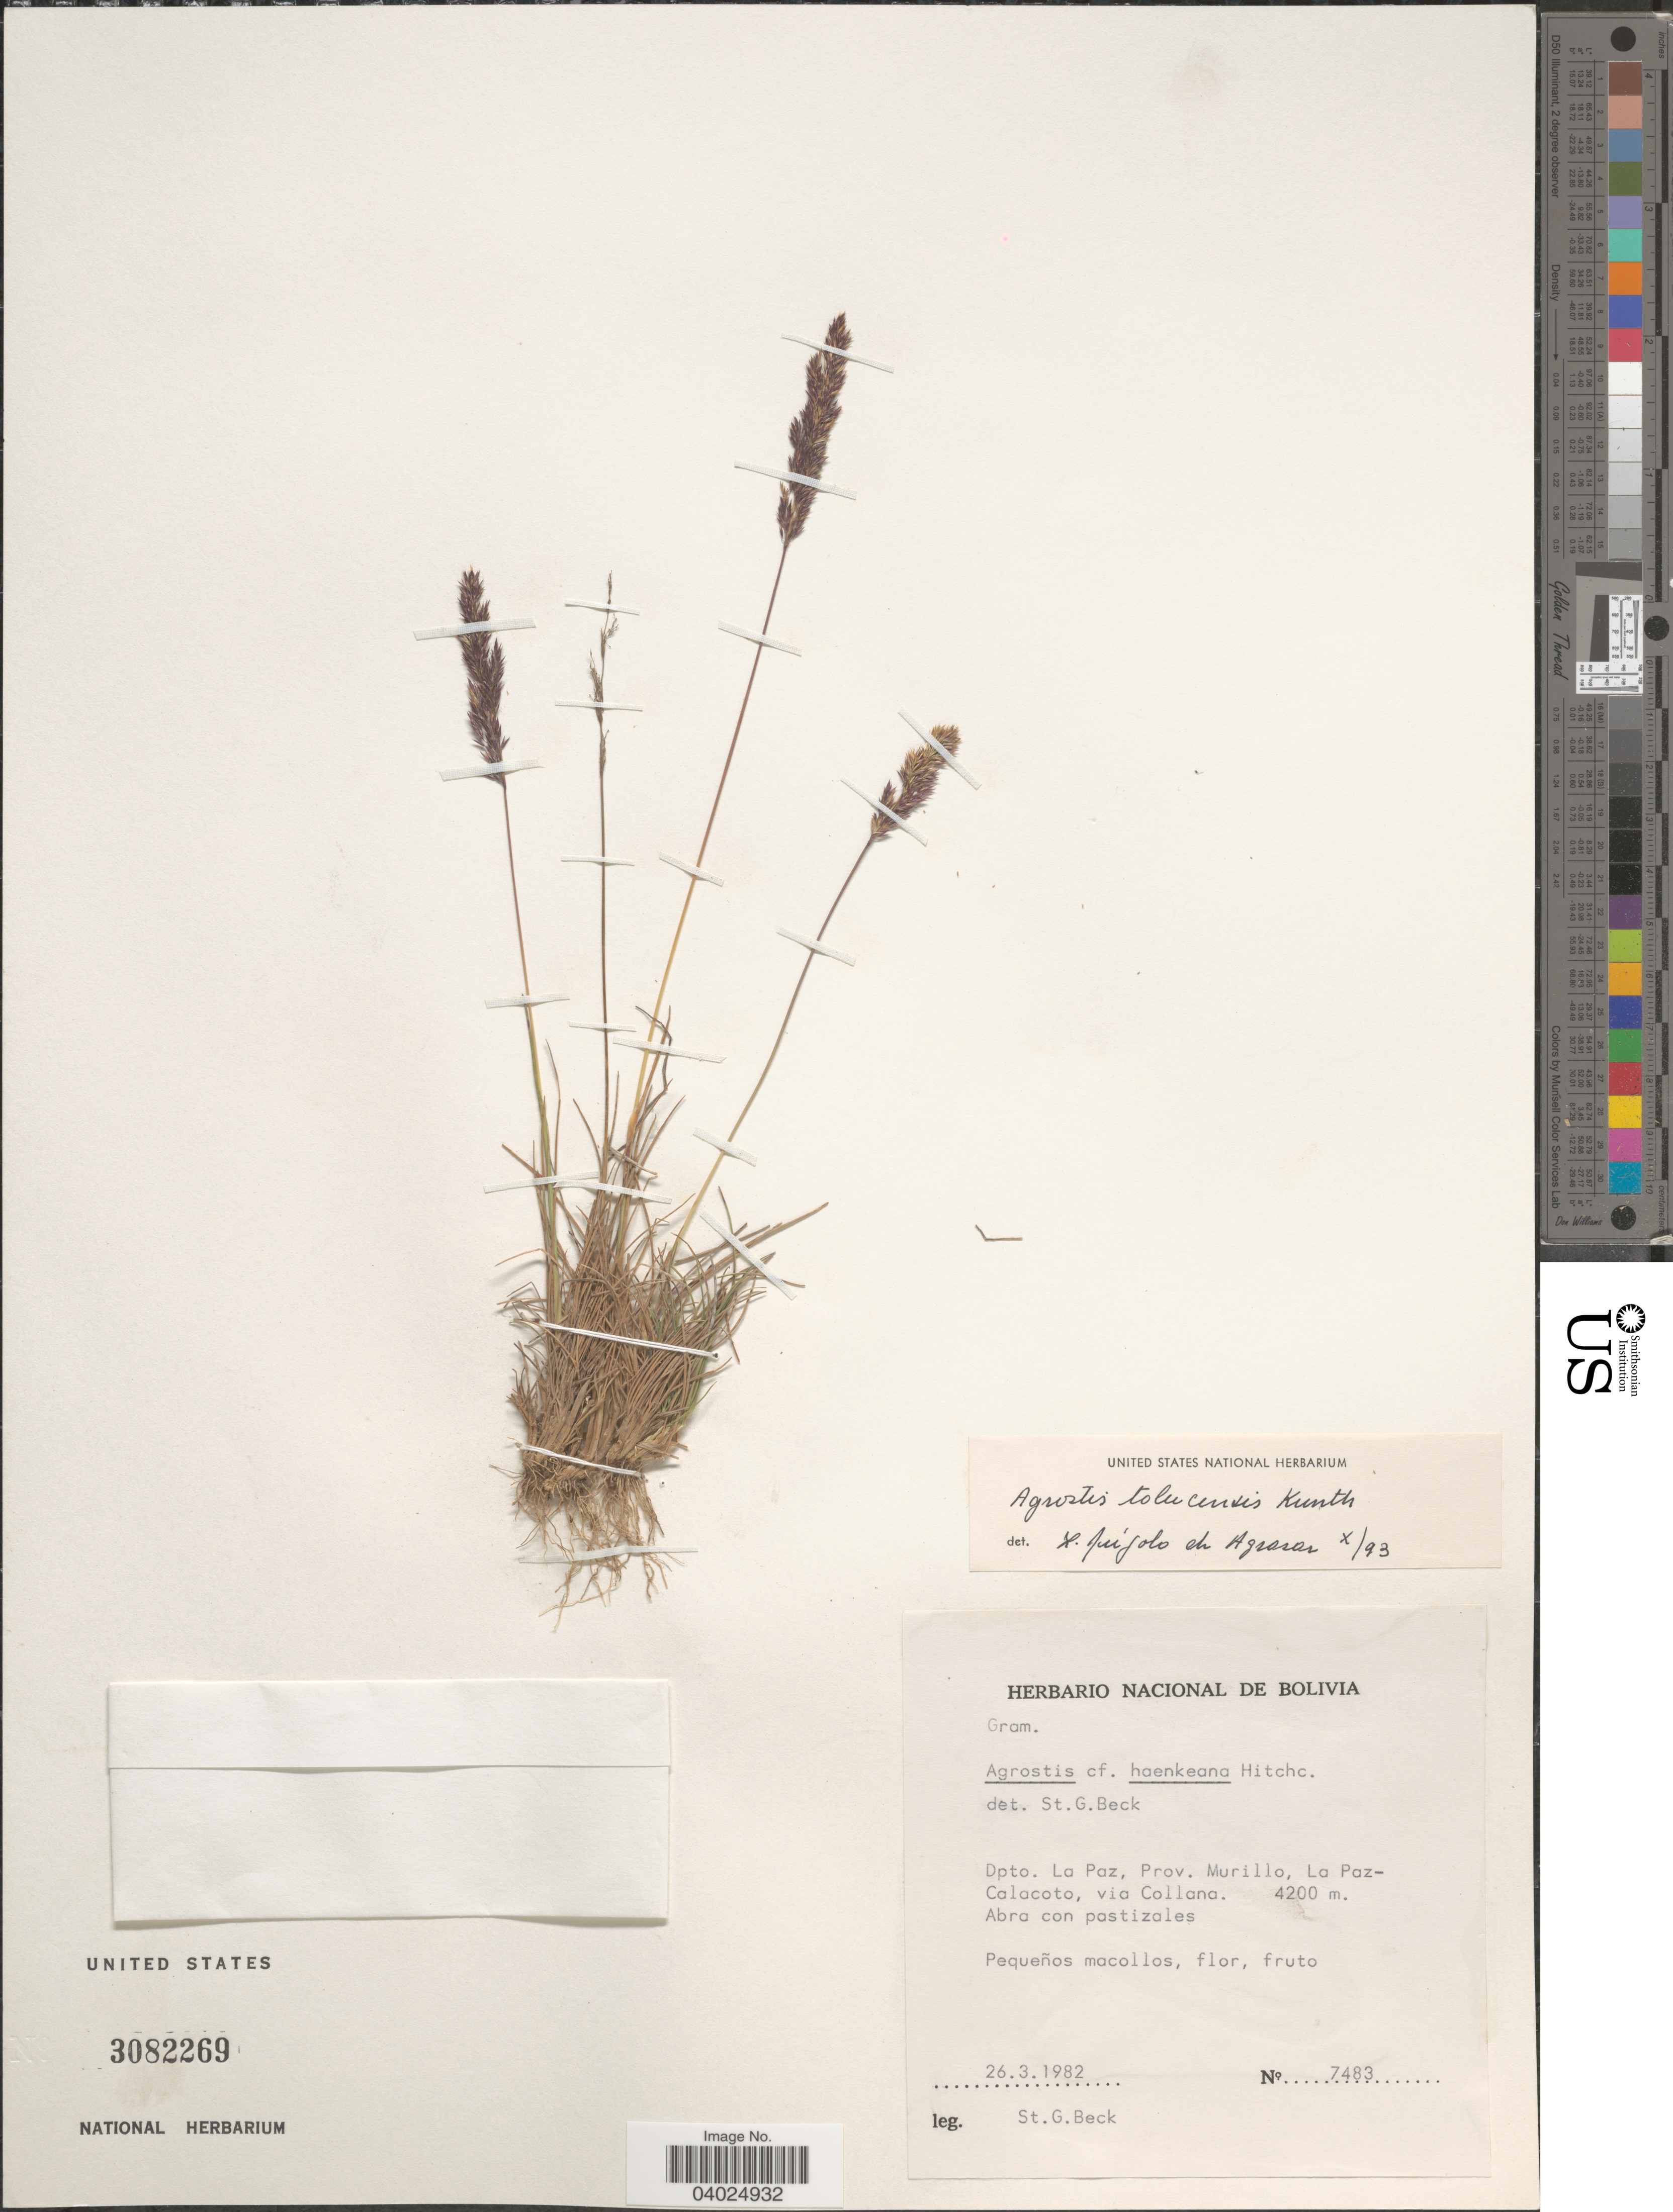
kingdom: Plantae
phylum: Tracheophyta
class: Liliopsida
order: Poales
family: Poaceae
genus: Agrostis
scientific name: Agrostis tolucensis Kunth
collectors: S. G. Beck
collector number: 7483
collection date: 1982-03-26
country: Bolivia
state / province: La Paz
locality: Dpto. La Paz, Prov. Murillo, La Paz-Calacoto, via Collana.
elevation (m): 4200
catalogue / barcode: US 3082269